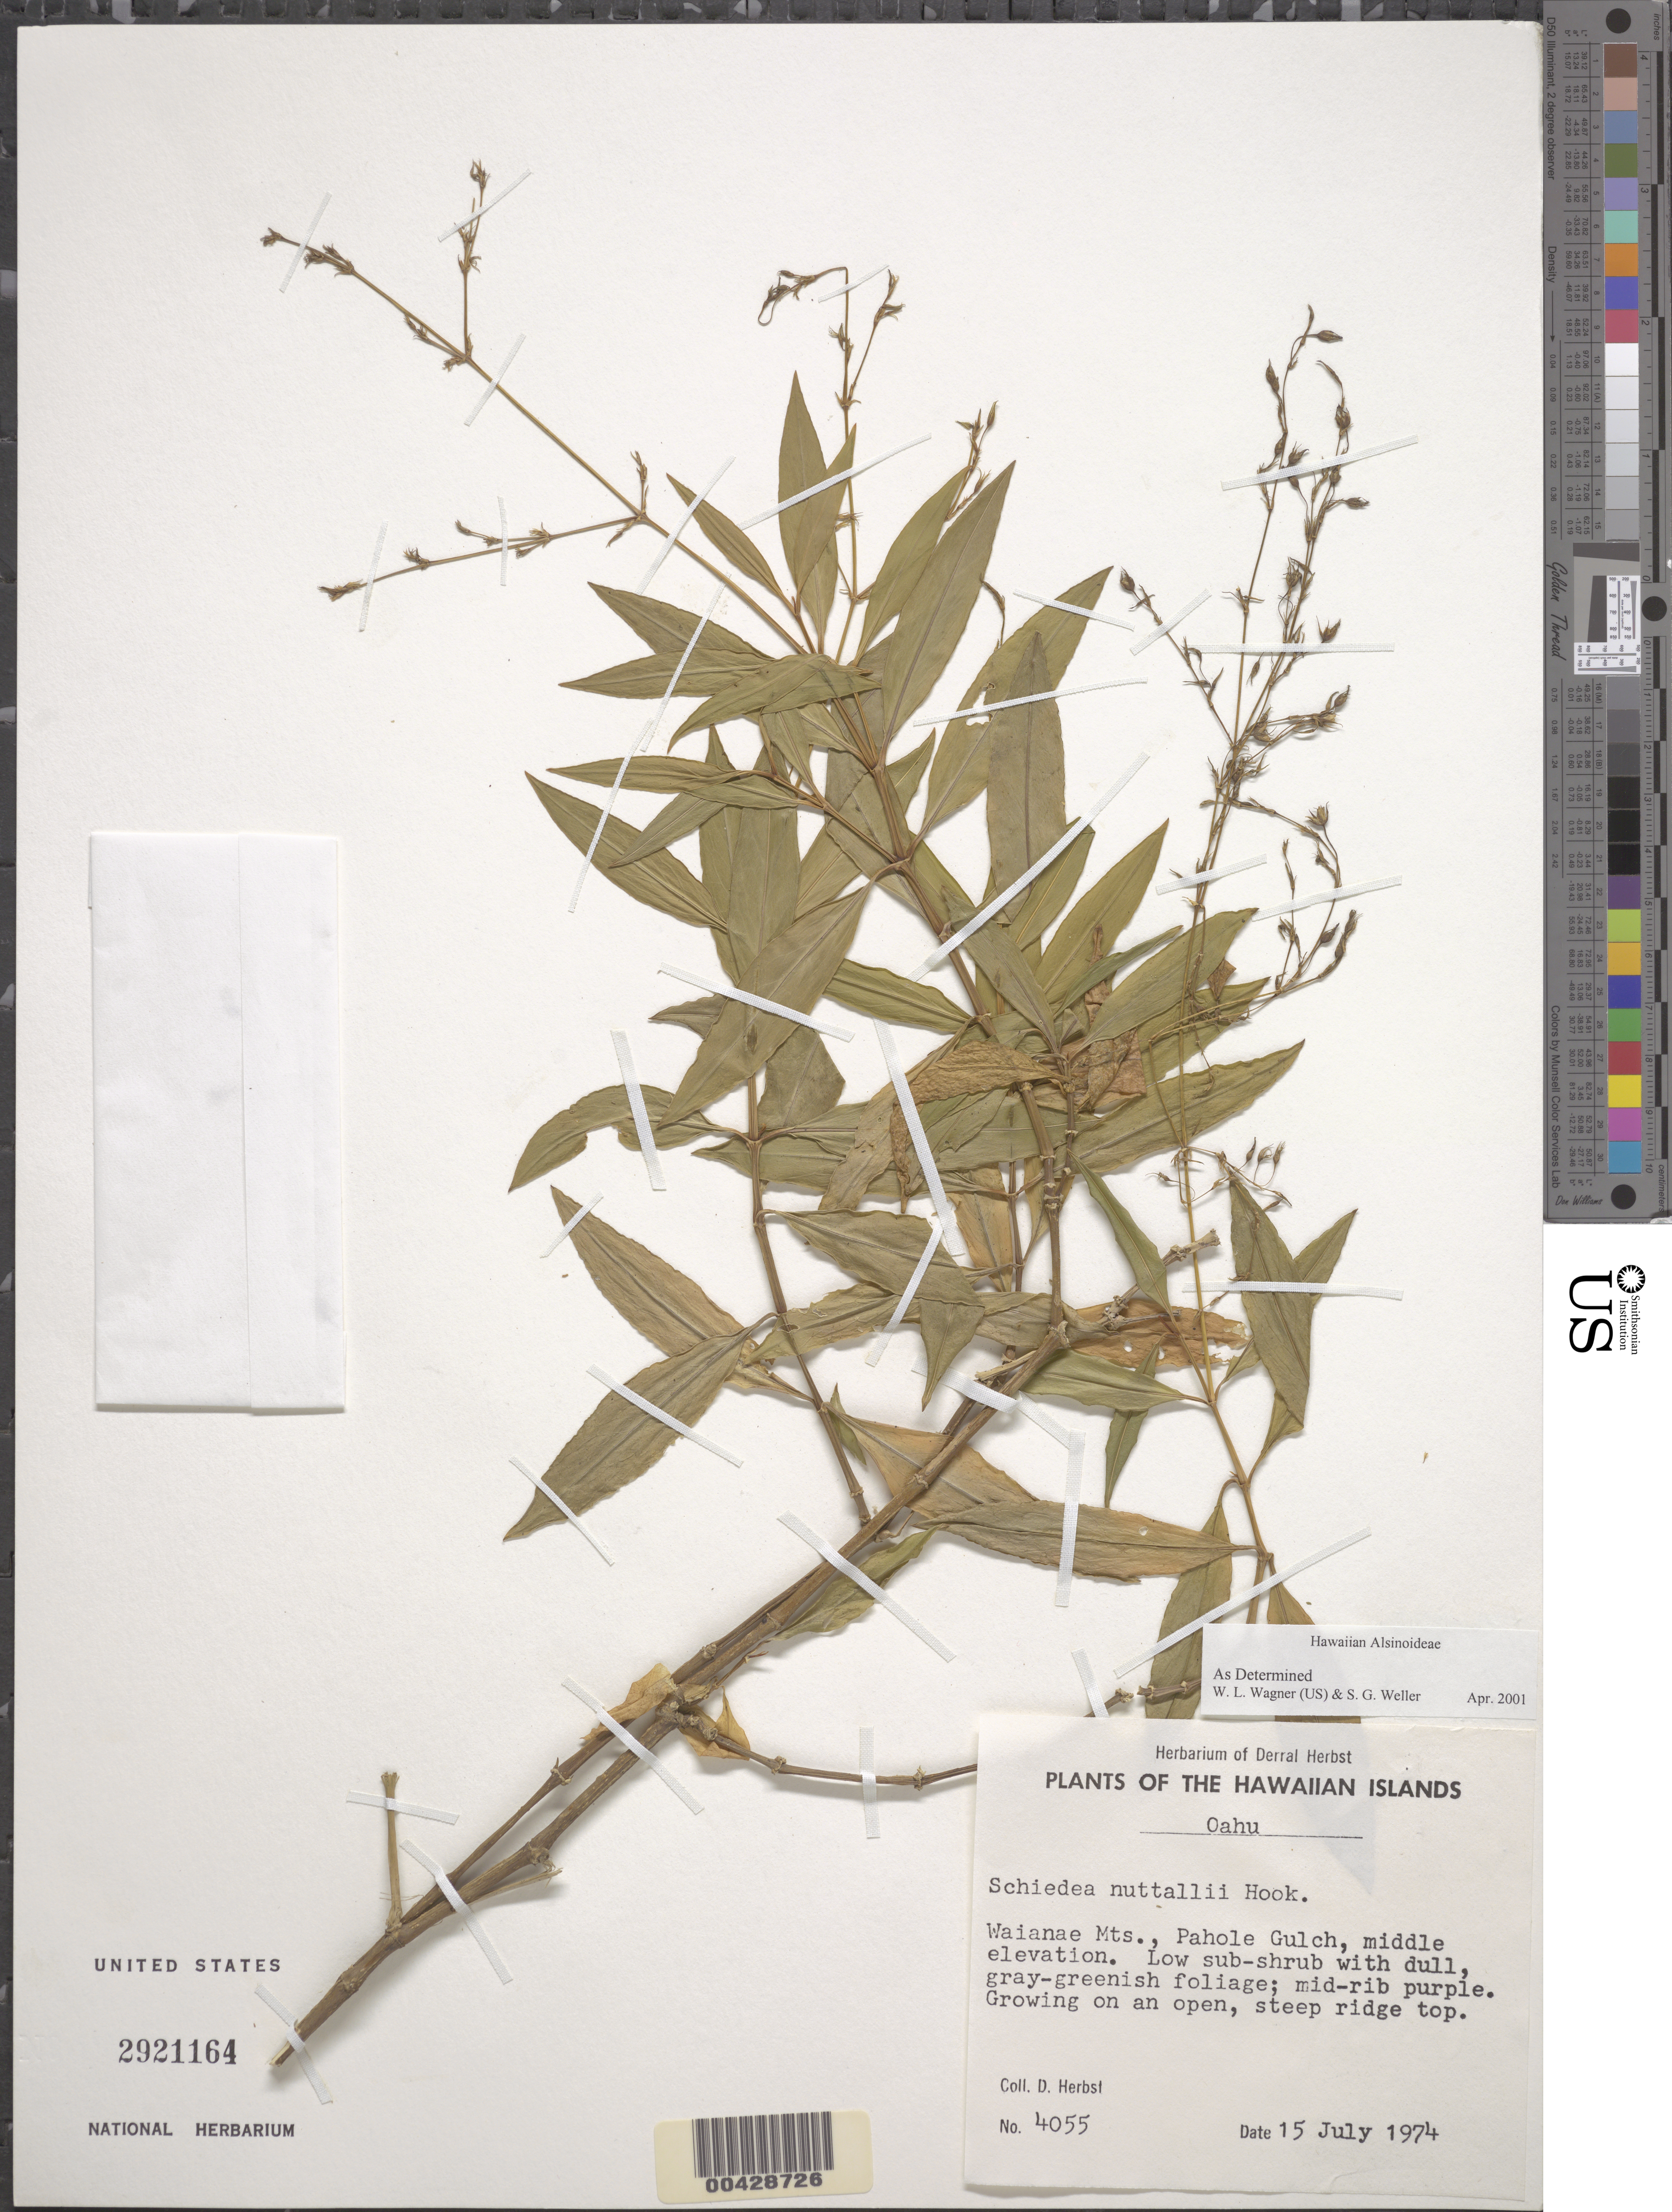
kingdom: Plantae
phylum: Tracheophyta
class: Magnoliopsida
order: Caryophyllales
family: Caryophyllaceae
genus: Schiedea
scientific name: Schiedea nuttallii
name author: Hook.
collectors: D. R. Herbst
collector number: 4055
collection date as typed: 15 Jul 1974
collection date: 1974-07-15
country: United States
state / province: Hawaii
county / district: Honolulu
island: Oahu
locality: Waianae Mountains, Pahole Gulch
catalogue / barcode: US 2921164